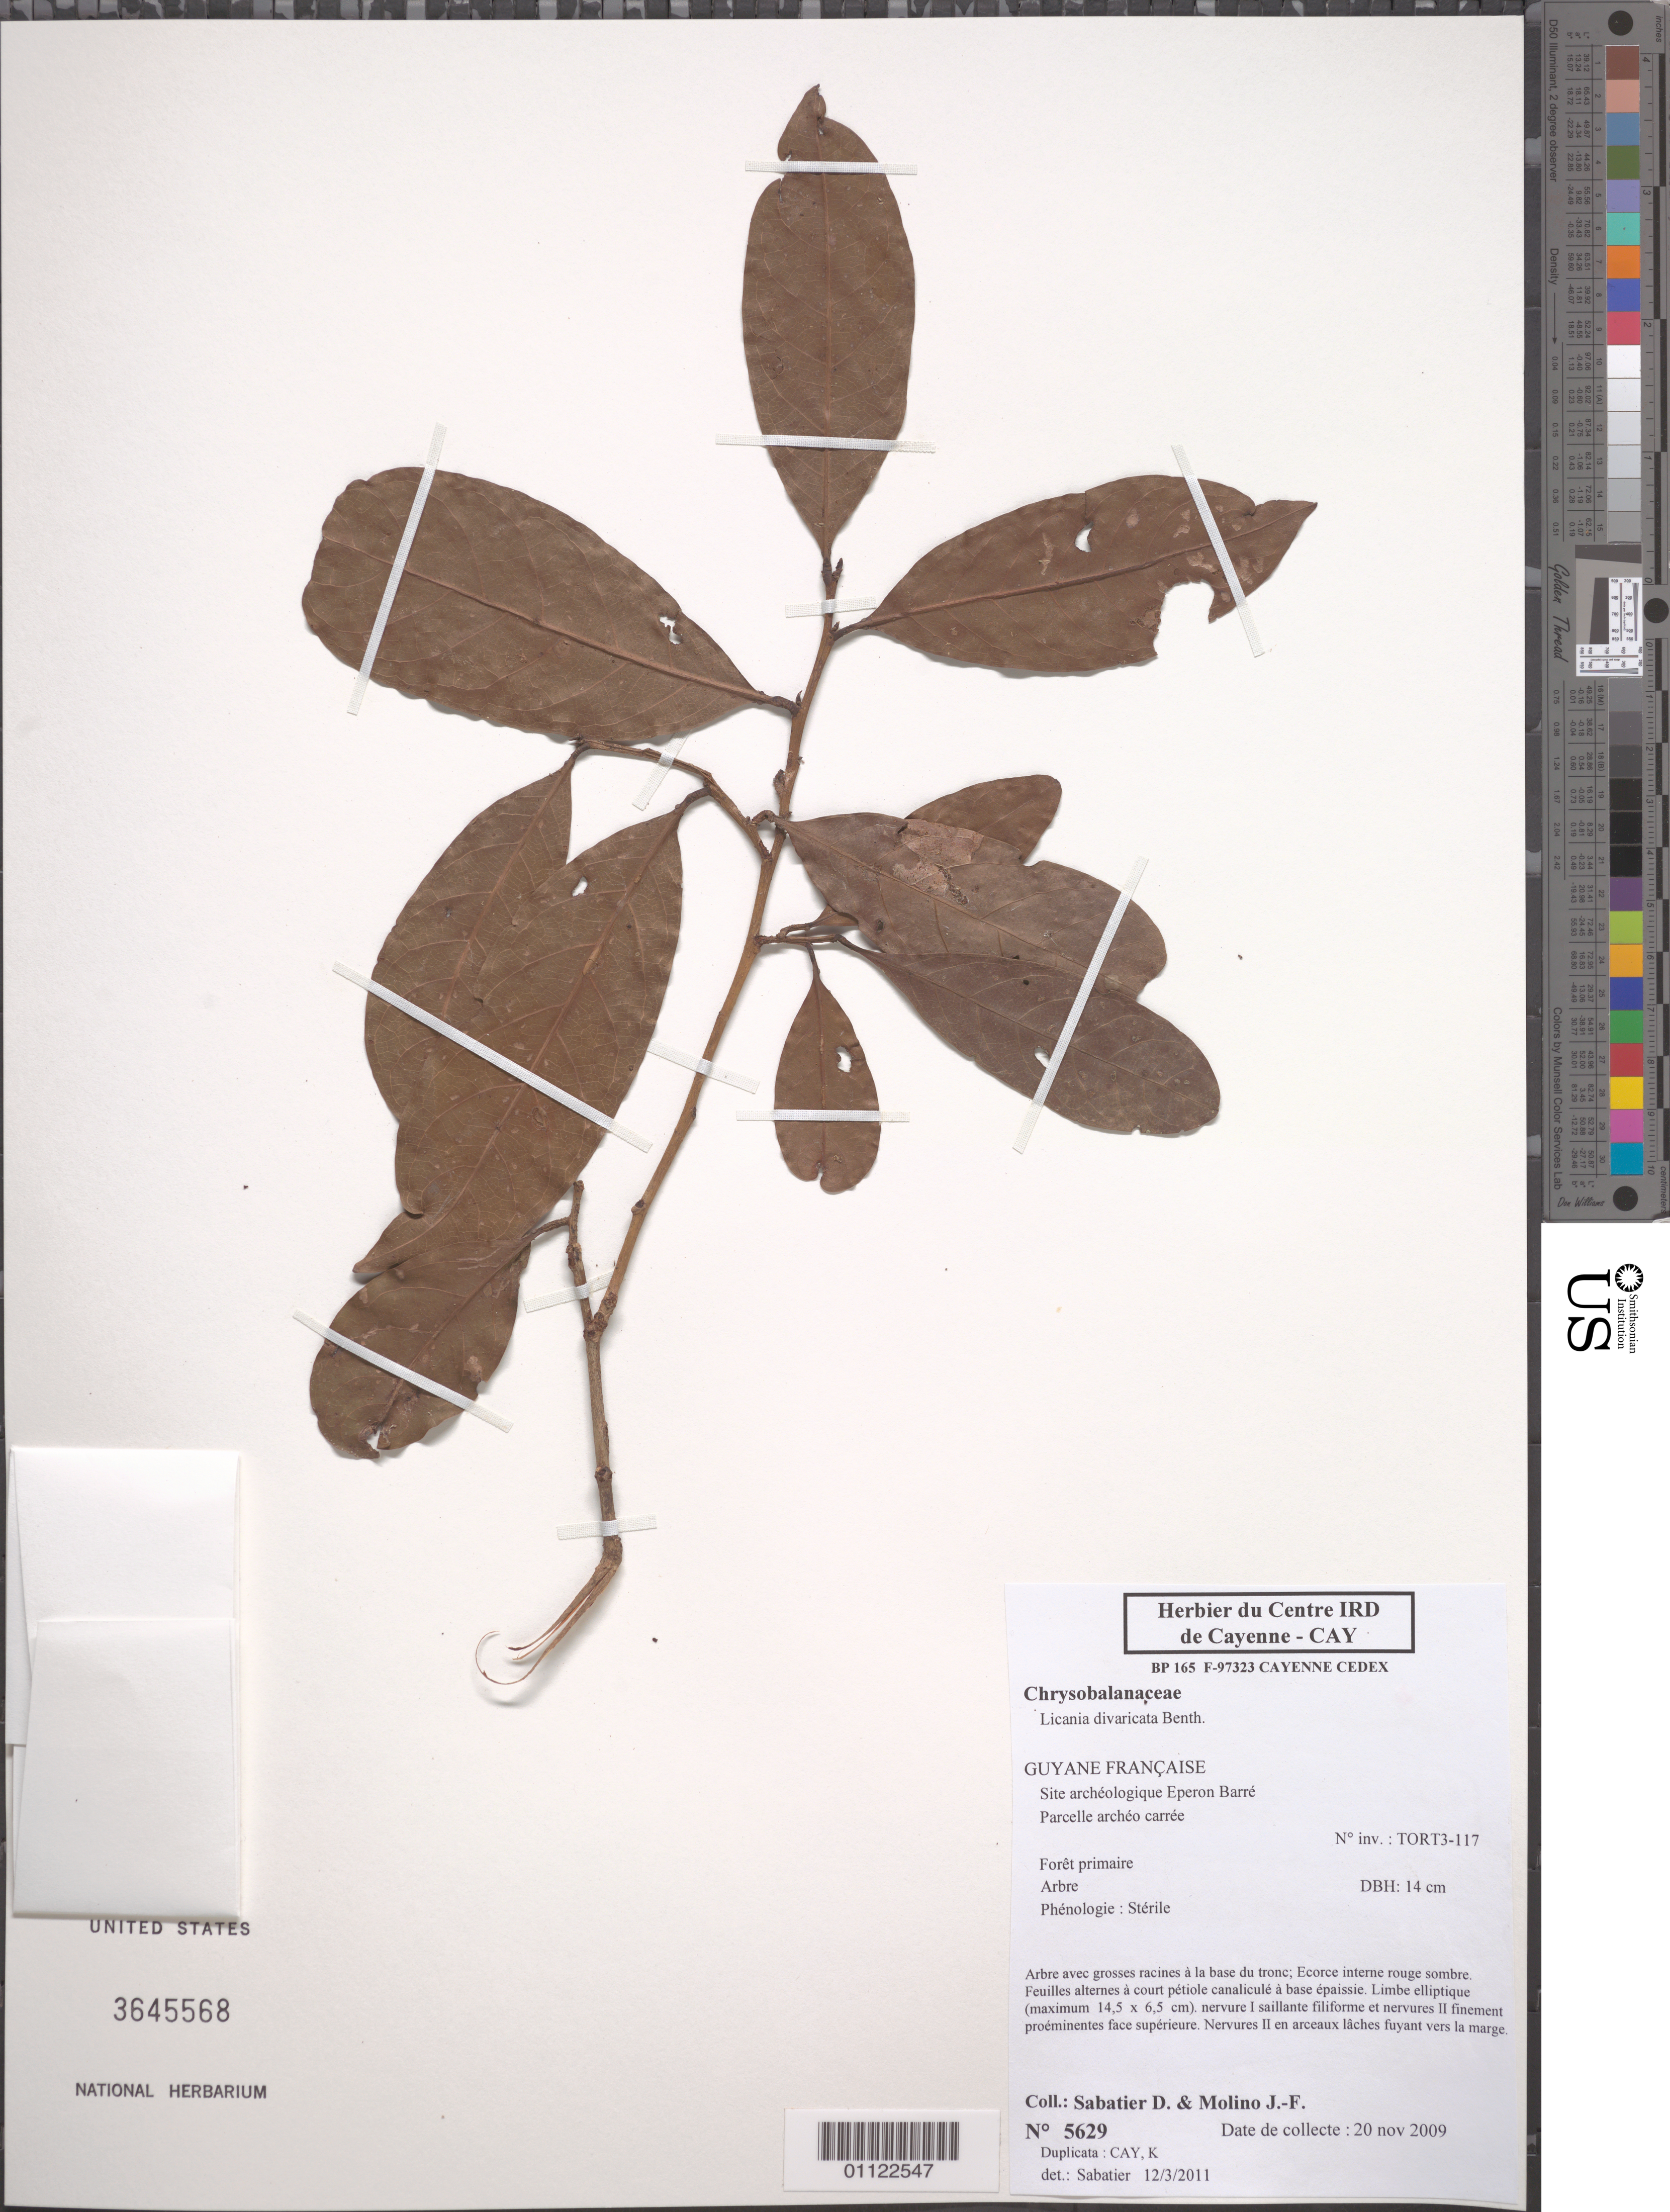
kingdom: Plantae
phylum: Tracheophyta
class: Magnoliopsida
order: Malpighiales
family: Chrysobalanaceae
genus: Hymenopus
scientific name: Hymenopus divaricatus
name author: (Benth.) Sothers & Prance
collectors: D. Sabatier & J. Molino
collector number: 5629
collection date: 2009-11-20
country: French Guiana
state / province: Cayenne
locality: Guyane Française. Site archéologique Eperon Barré. Parcelle archéo carrée.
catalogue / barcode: US 3645568